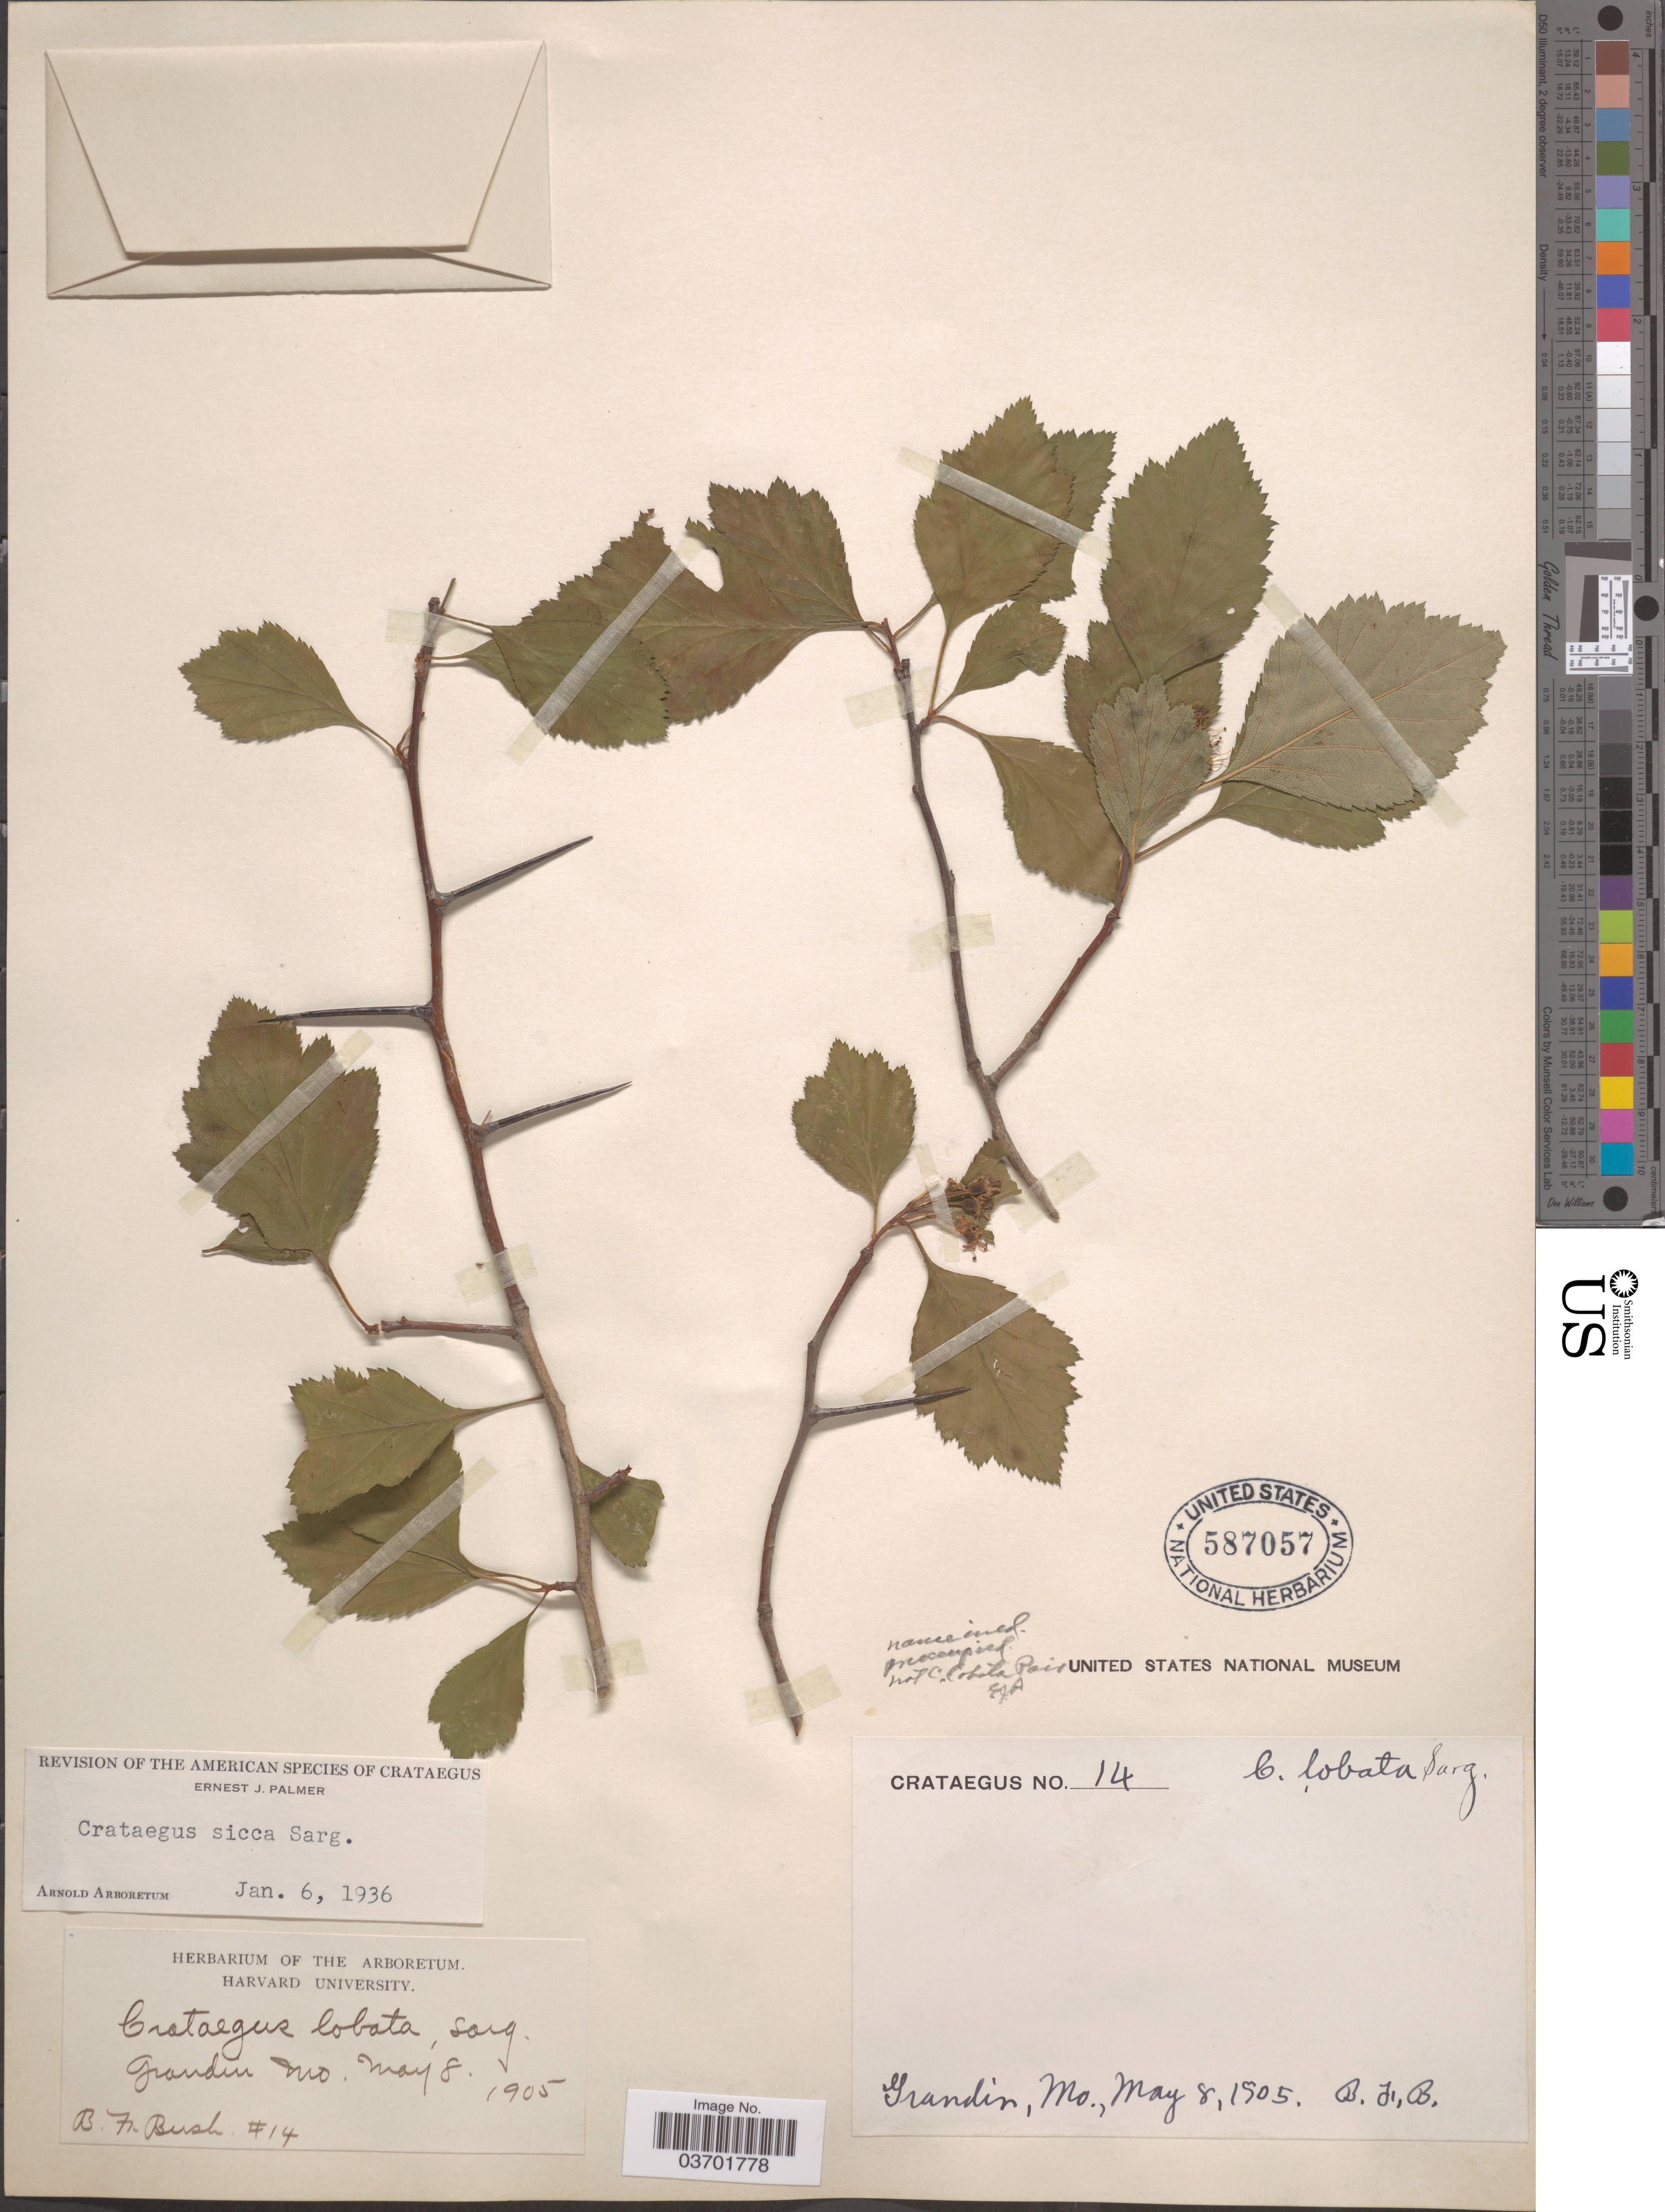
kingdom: Plantae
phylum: Tracheophyta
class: Magnoliopsida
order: Rosales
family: Rosaceae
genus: Crataegus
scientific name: Crataegus sicca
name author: Sarg.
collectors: B. F. Bush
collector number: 14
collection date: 1905-05-08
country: United States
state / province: Missouri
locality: Grandin.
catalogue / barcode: US 587057